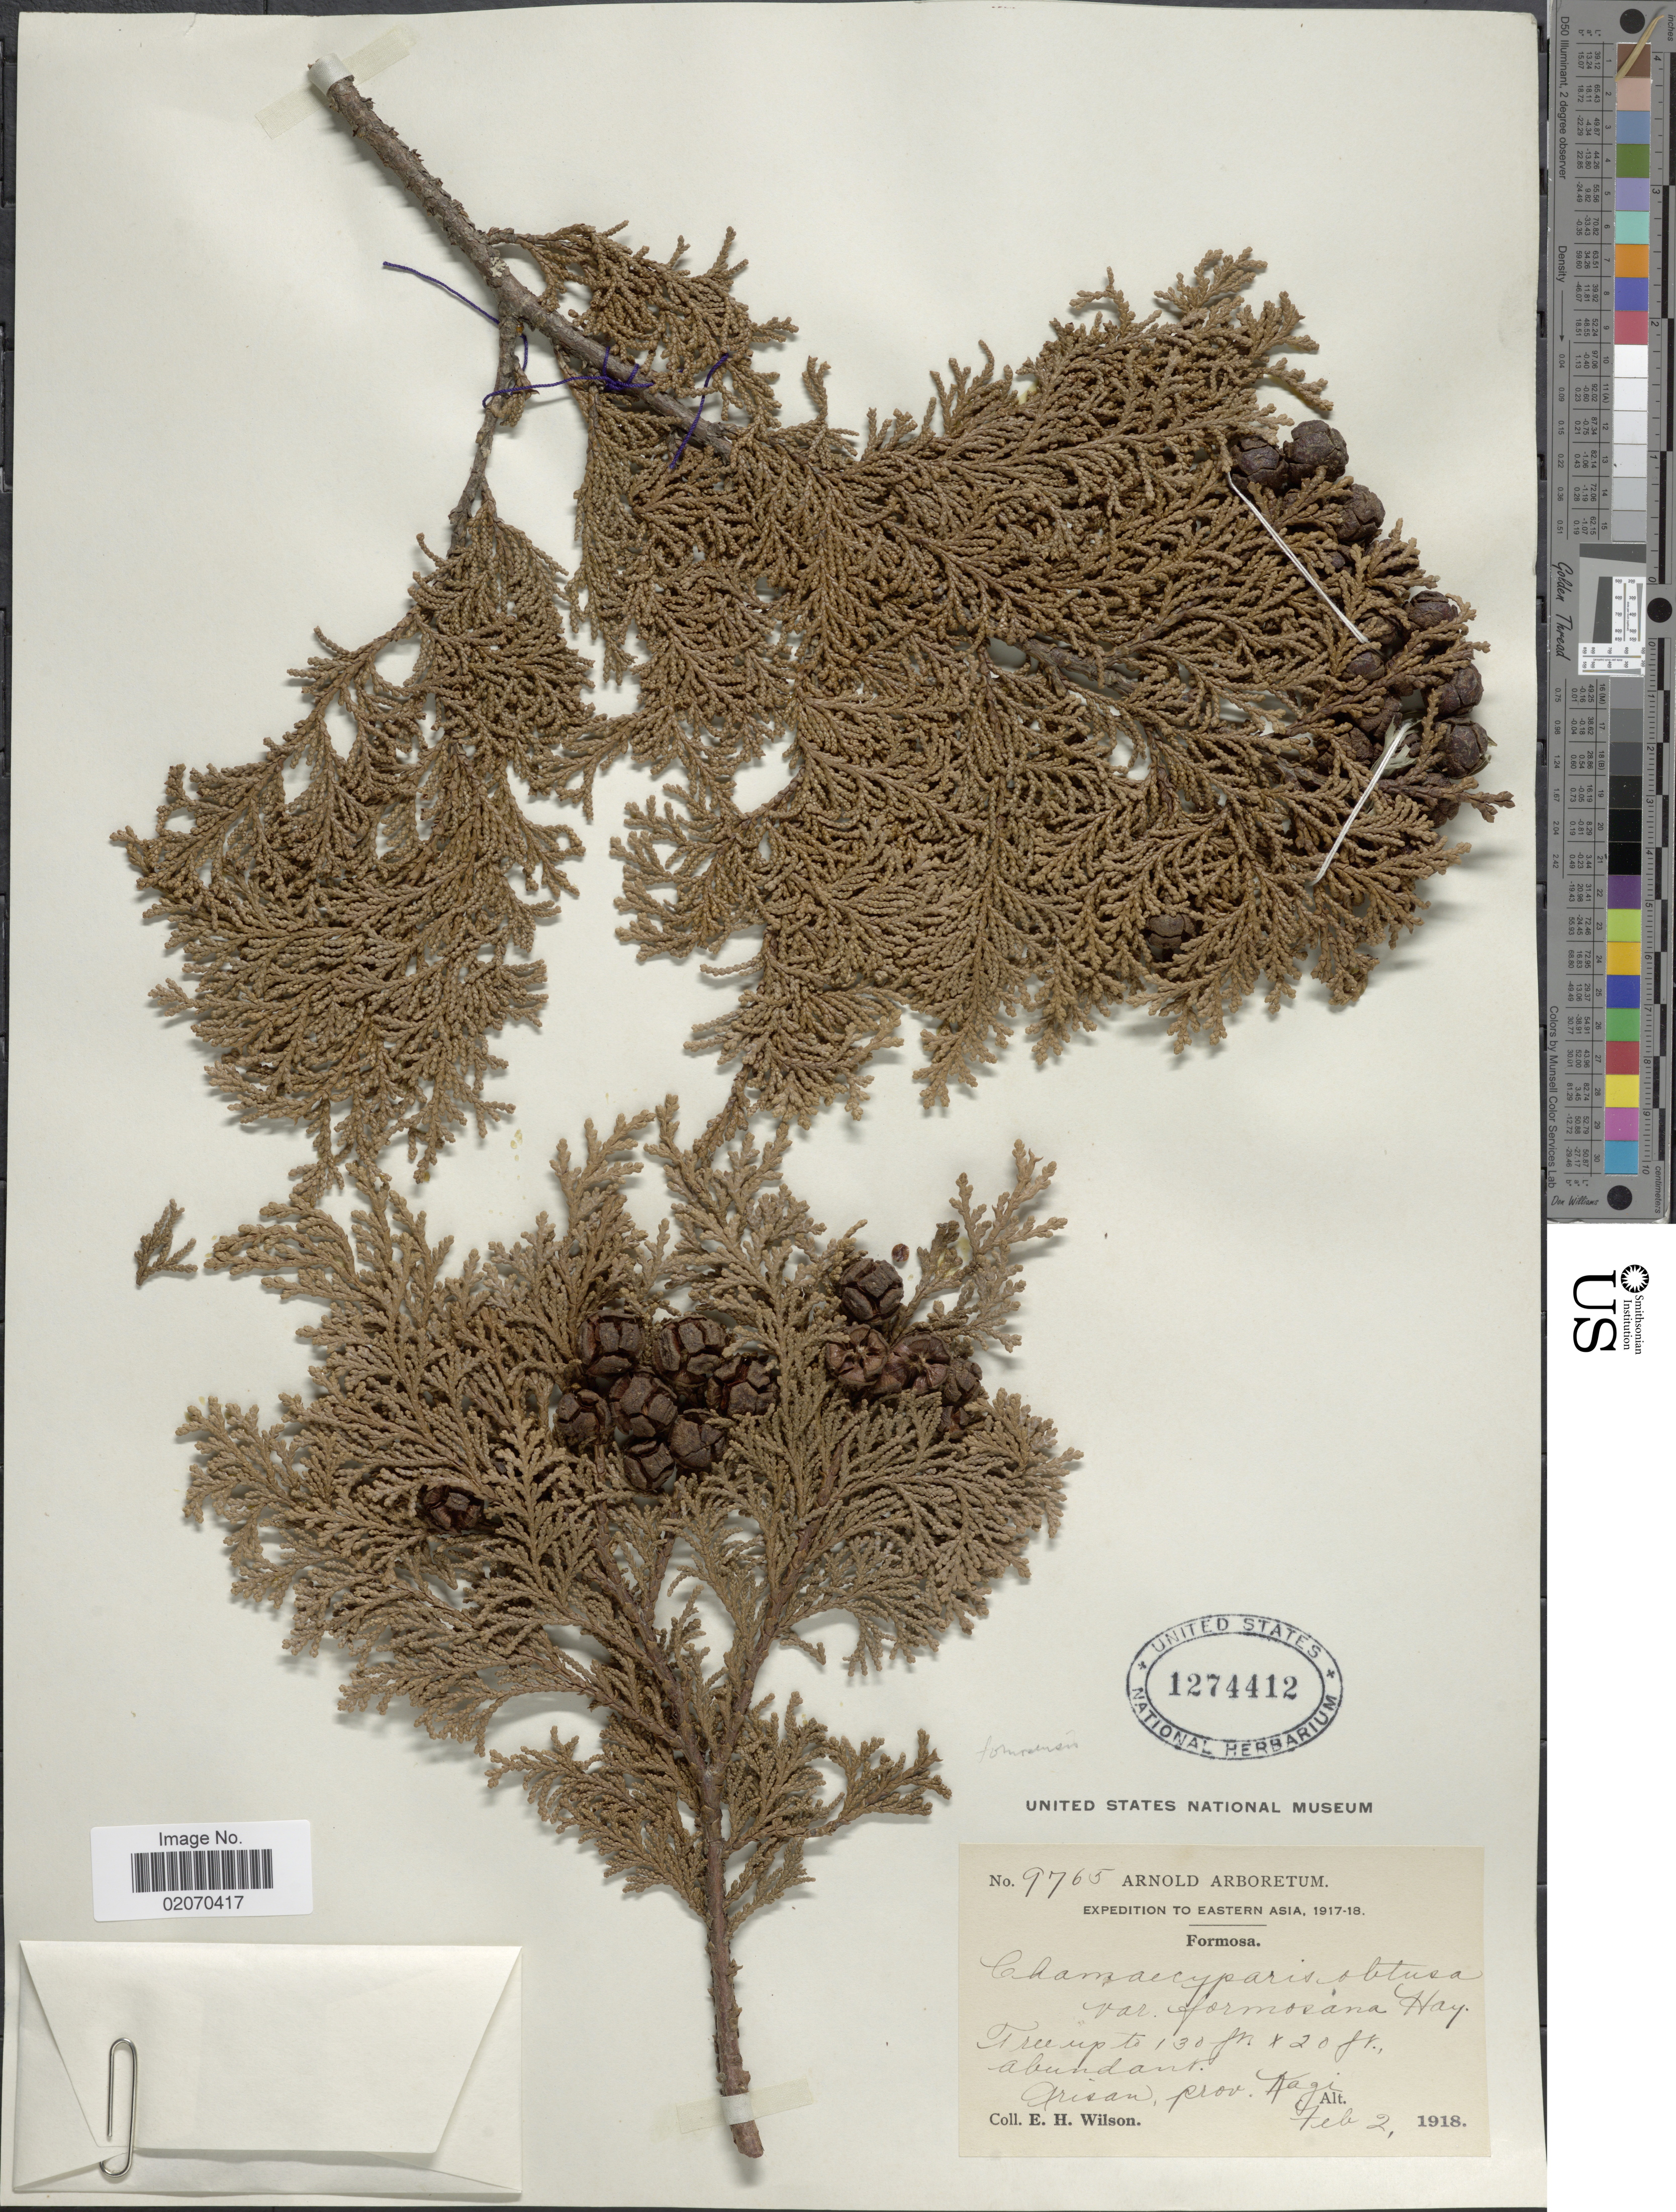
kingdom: Plantae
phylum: Tracheophyta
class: Pinopsida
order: Pinales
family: Cupressaceae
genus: Chamaecyparis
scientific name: Chamaecyparis obtusa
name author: (Siebold & Zucc.) Endl.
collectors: E. Wilson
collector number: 9765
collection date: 1918-02-02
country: Taiwan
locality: Arisan, prov. Kagi. Formosa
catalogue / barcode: US 1274412